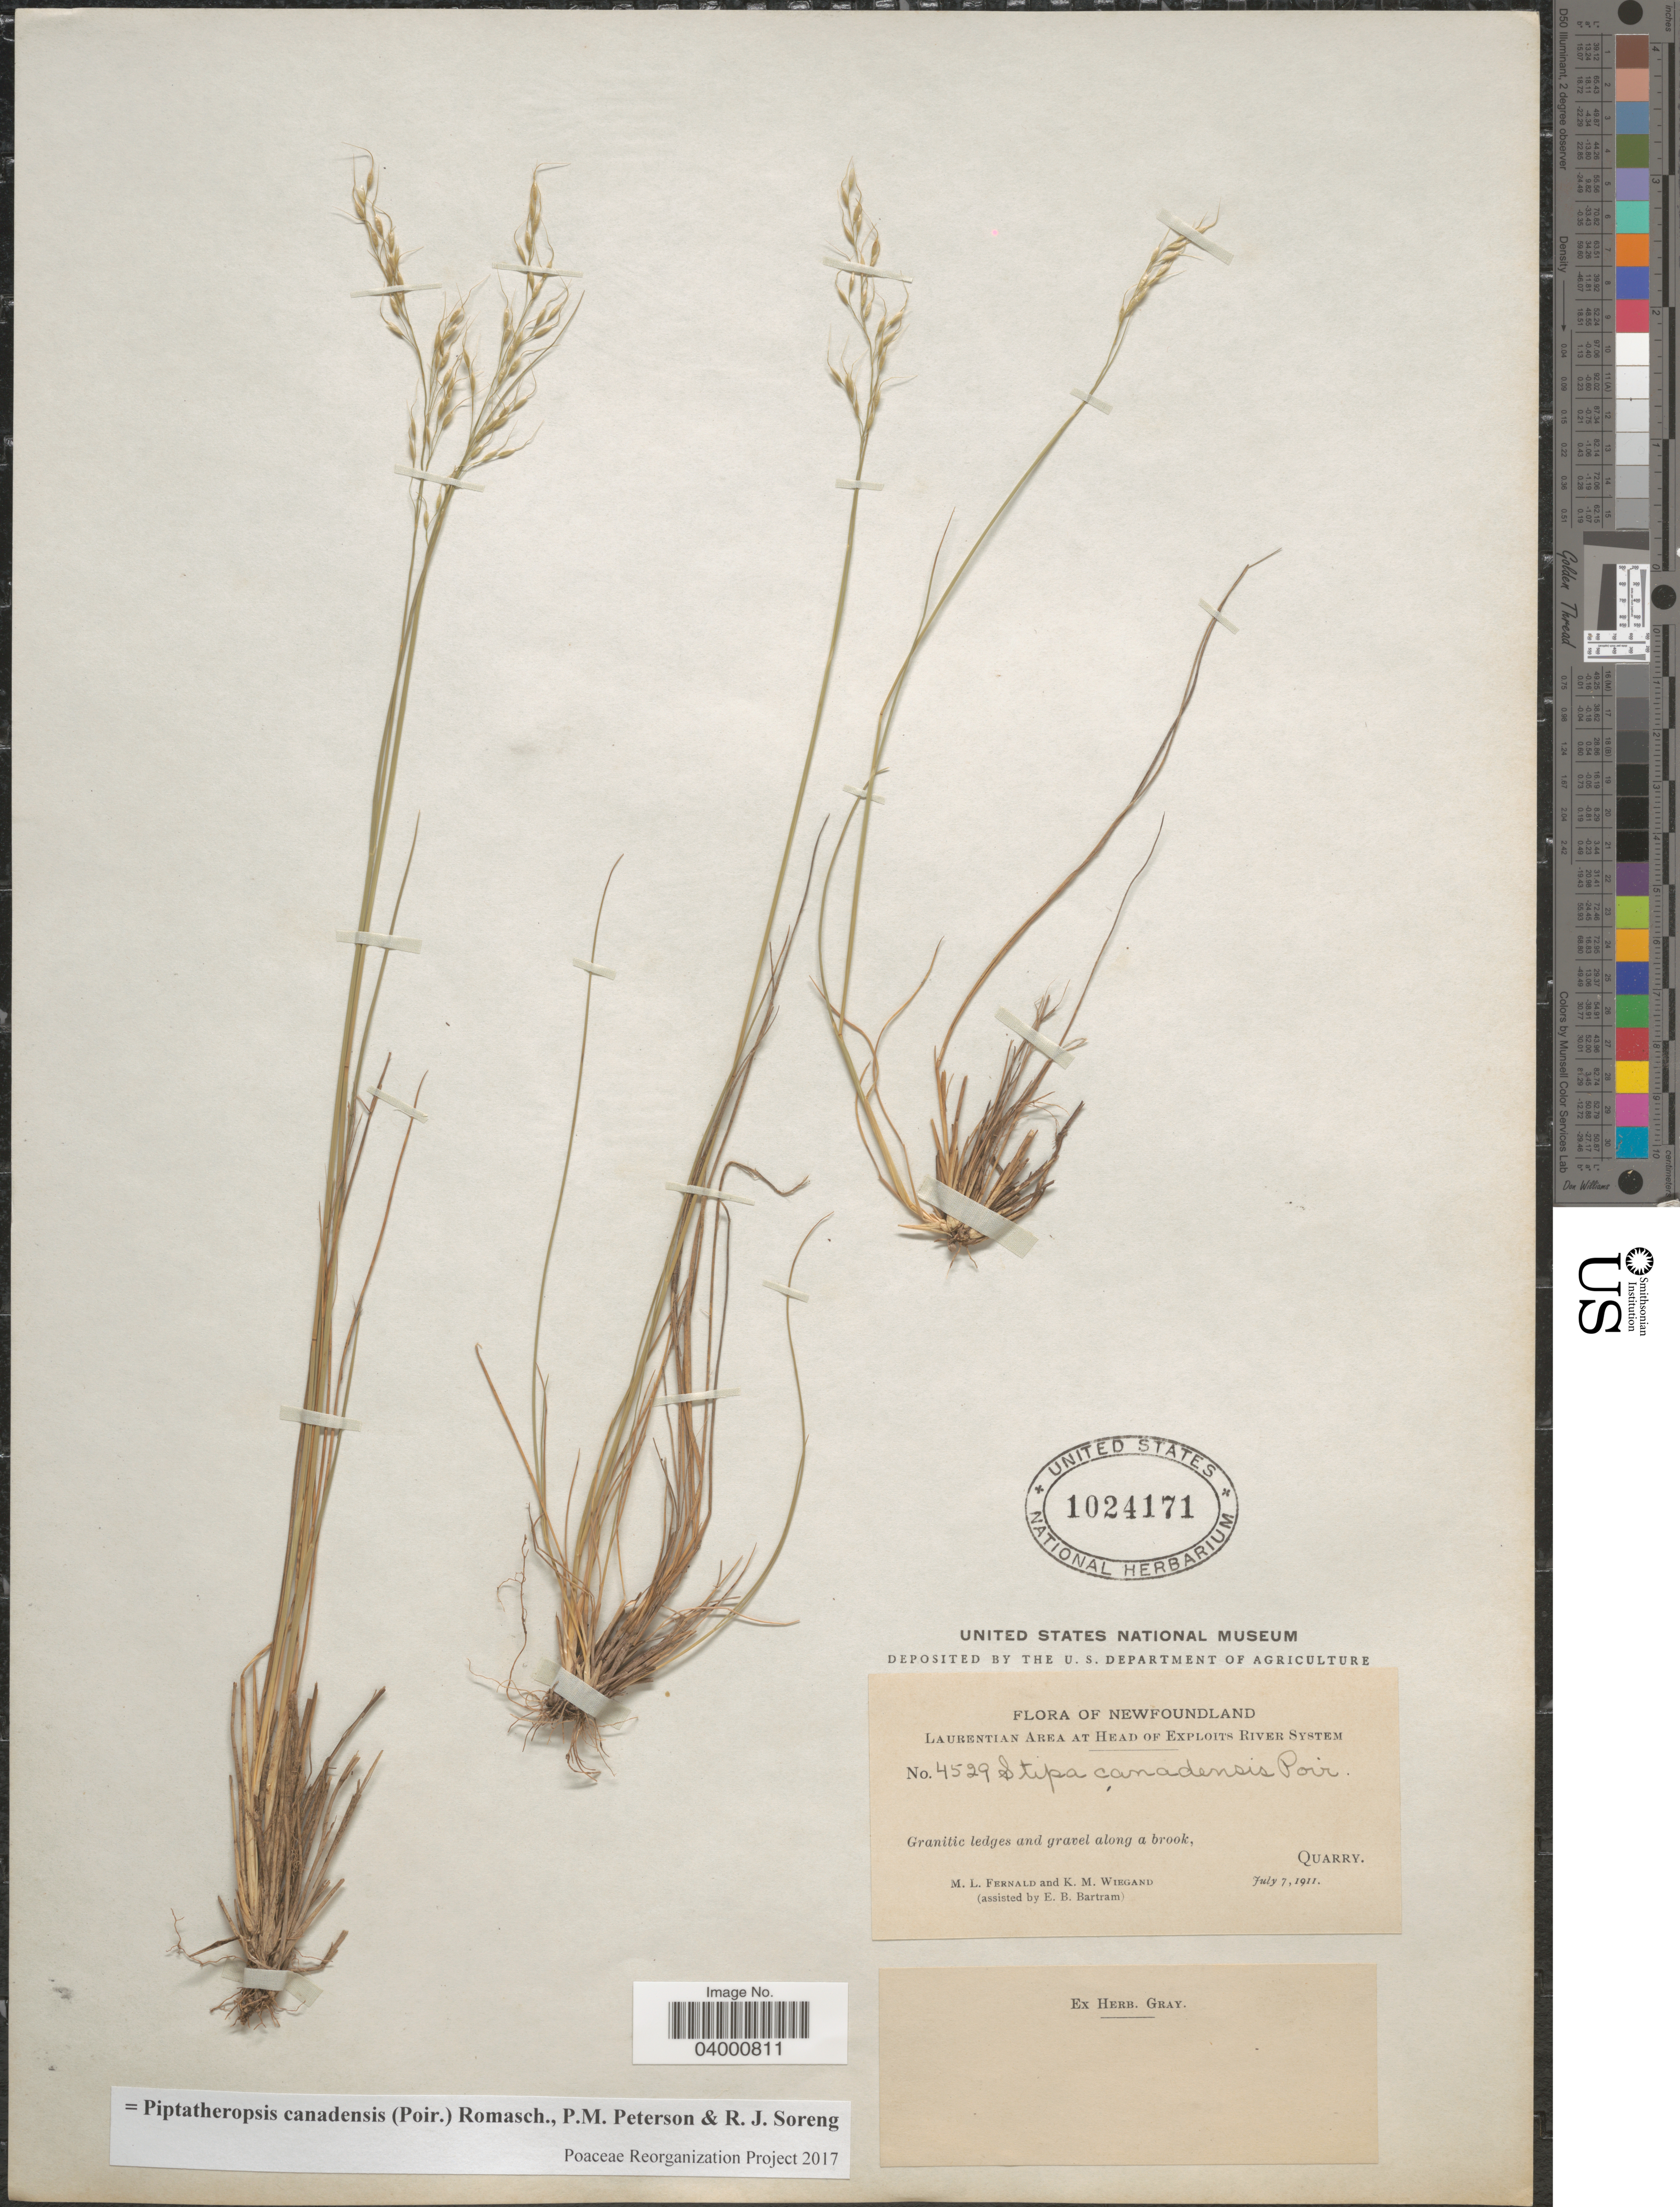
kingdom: Plantae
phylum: Tracheophyta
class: Liliopsida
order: Poales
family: Poaceae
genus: Piptatheropsis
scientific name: Piptatheropsis canadensis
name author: (Poir.) Romasch. et al.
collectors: M. L. Fernald, K. M. Wiegand & E. B. Bartram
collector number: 4529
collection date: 1911-07-07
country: Canada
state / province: Newfoundland and Labrador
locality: Laurentian Area At Head of Exploits River System. Granitic ledges and gravel along a brook, Quarry.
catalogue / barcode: US 1024171